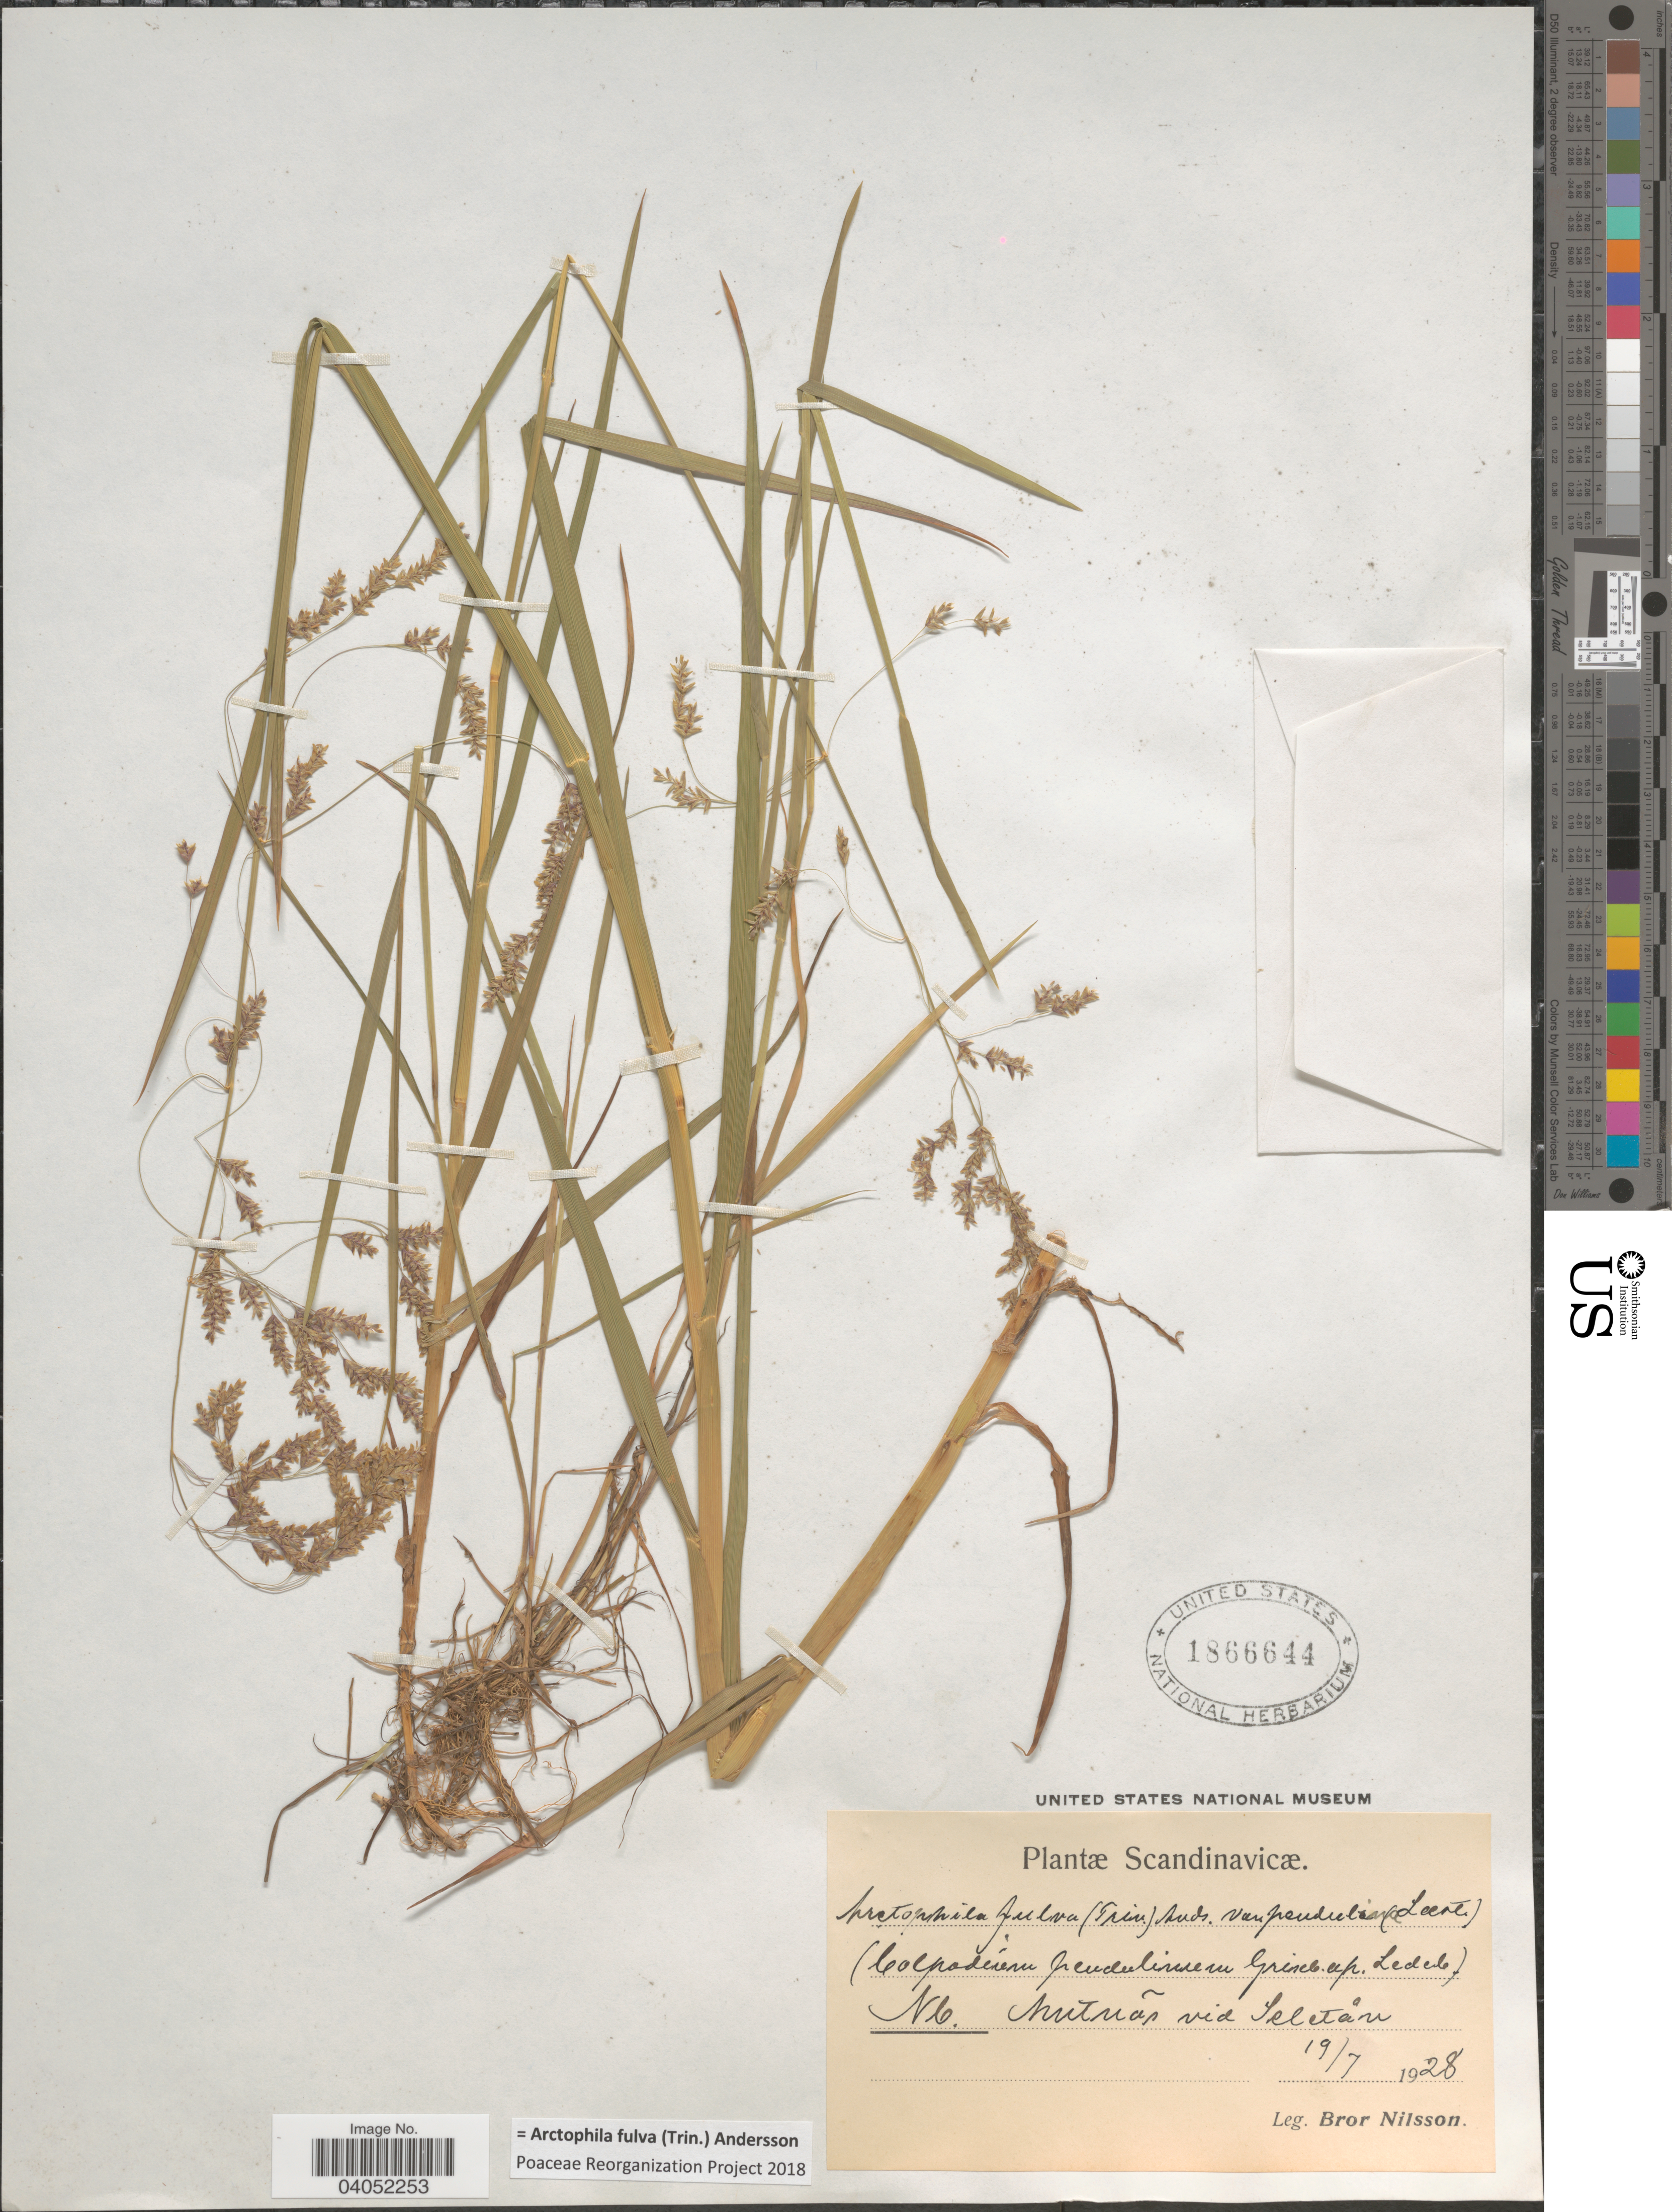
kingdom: Plantae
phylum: Tracheophyta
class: Liliopsida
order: Poales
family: Poaceae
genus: Arctophila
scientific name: Arctophila fulva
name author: (Trin.) Andersson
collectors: B. Nilsson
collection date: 1928-07-19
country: Sweden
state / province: Norrbotten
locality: Scandinavicæ. Nb. Nutnas vid Seletan. [interpreted]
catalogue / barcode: US 1866644